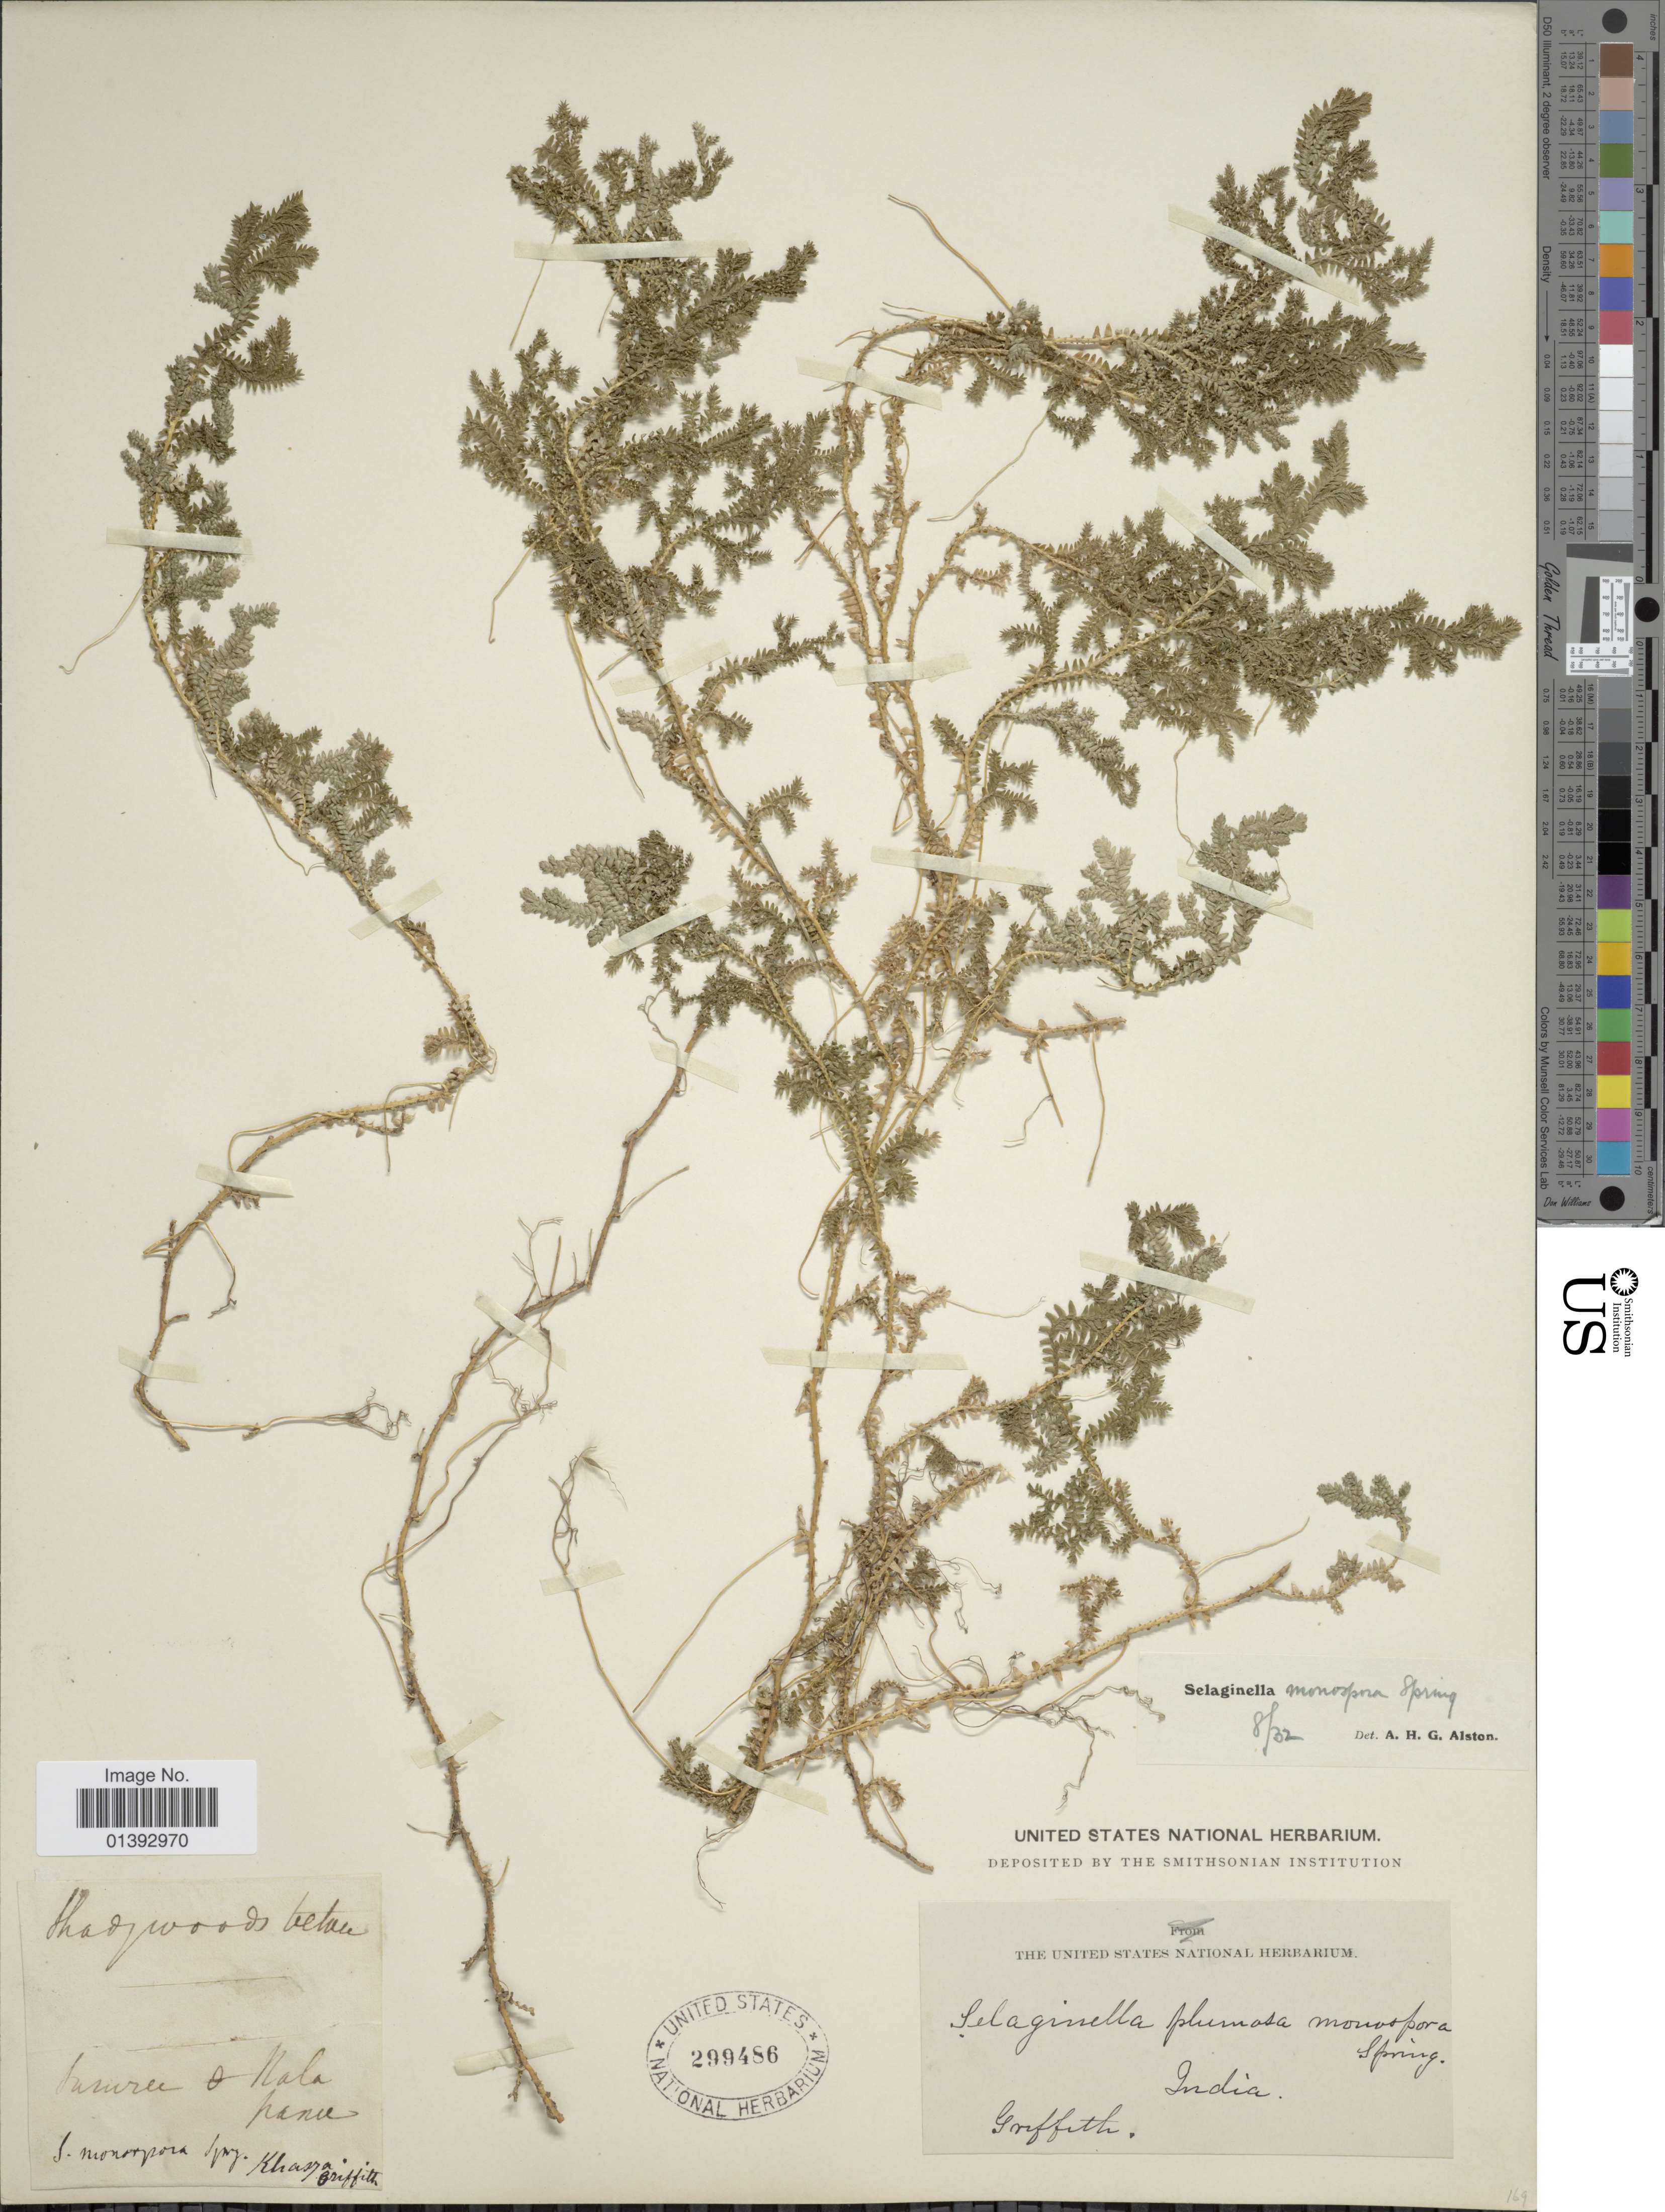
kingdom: Plantae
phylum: Tracheophyta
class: Lycopodiopsida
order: Selaginellales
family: Selaginellaceae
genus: Selaginella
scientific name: Selaginella monospora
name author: Spring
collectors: Griffith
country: India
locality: S. Monorpora [illegible text] Khasia [interpreted]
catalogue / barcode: US 299486